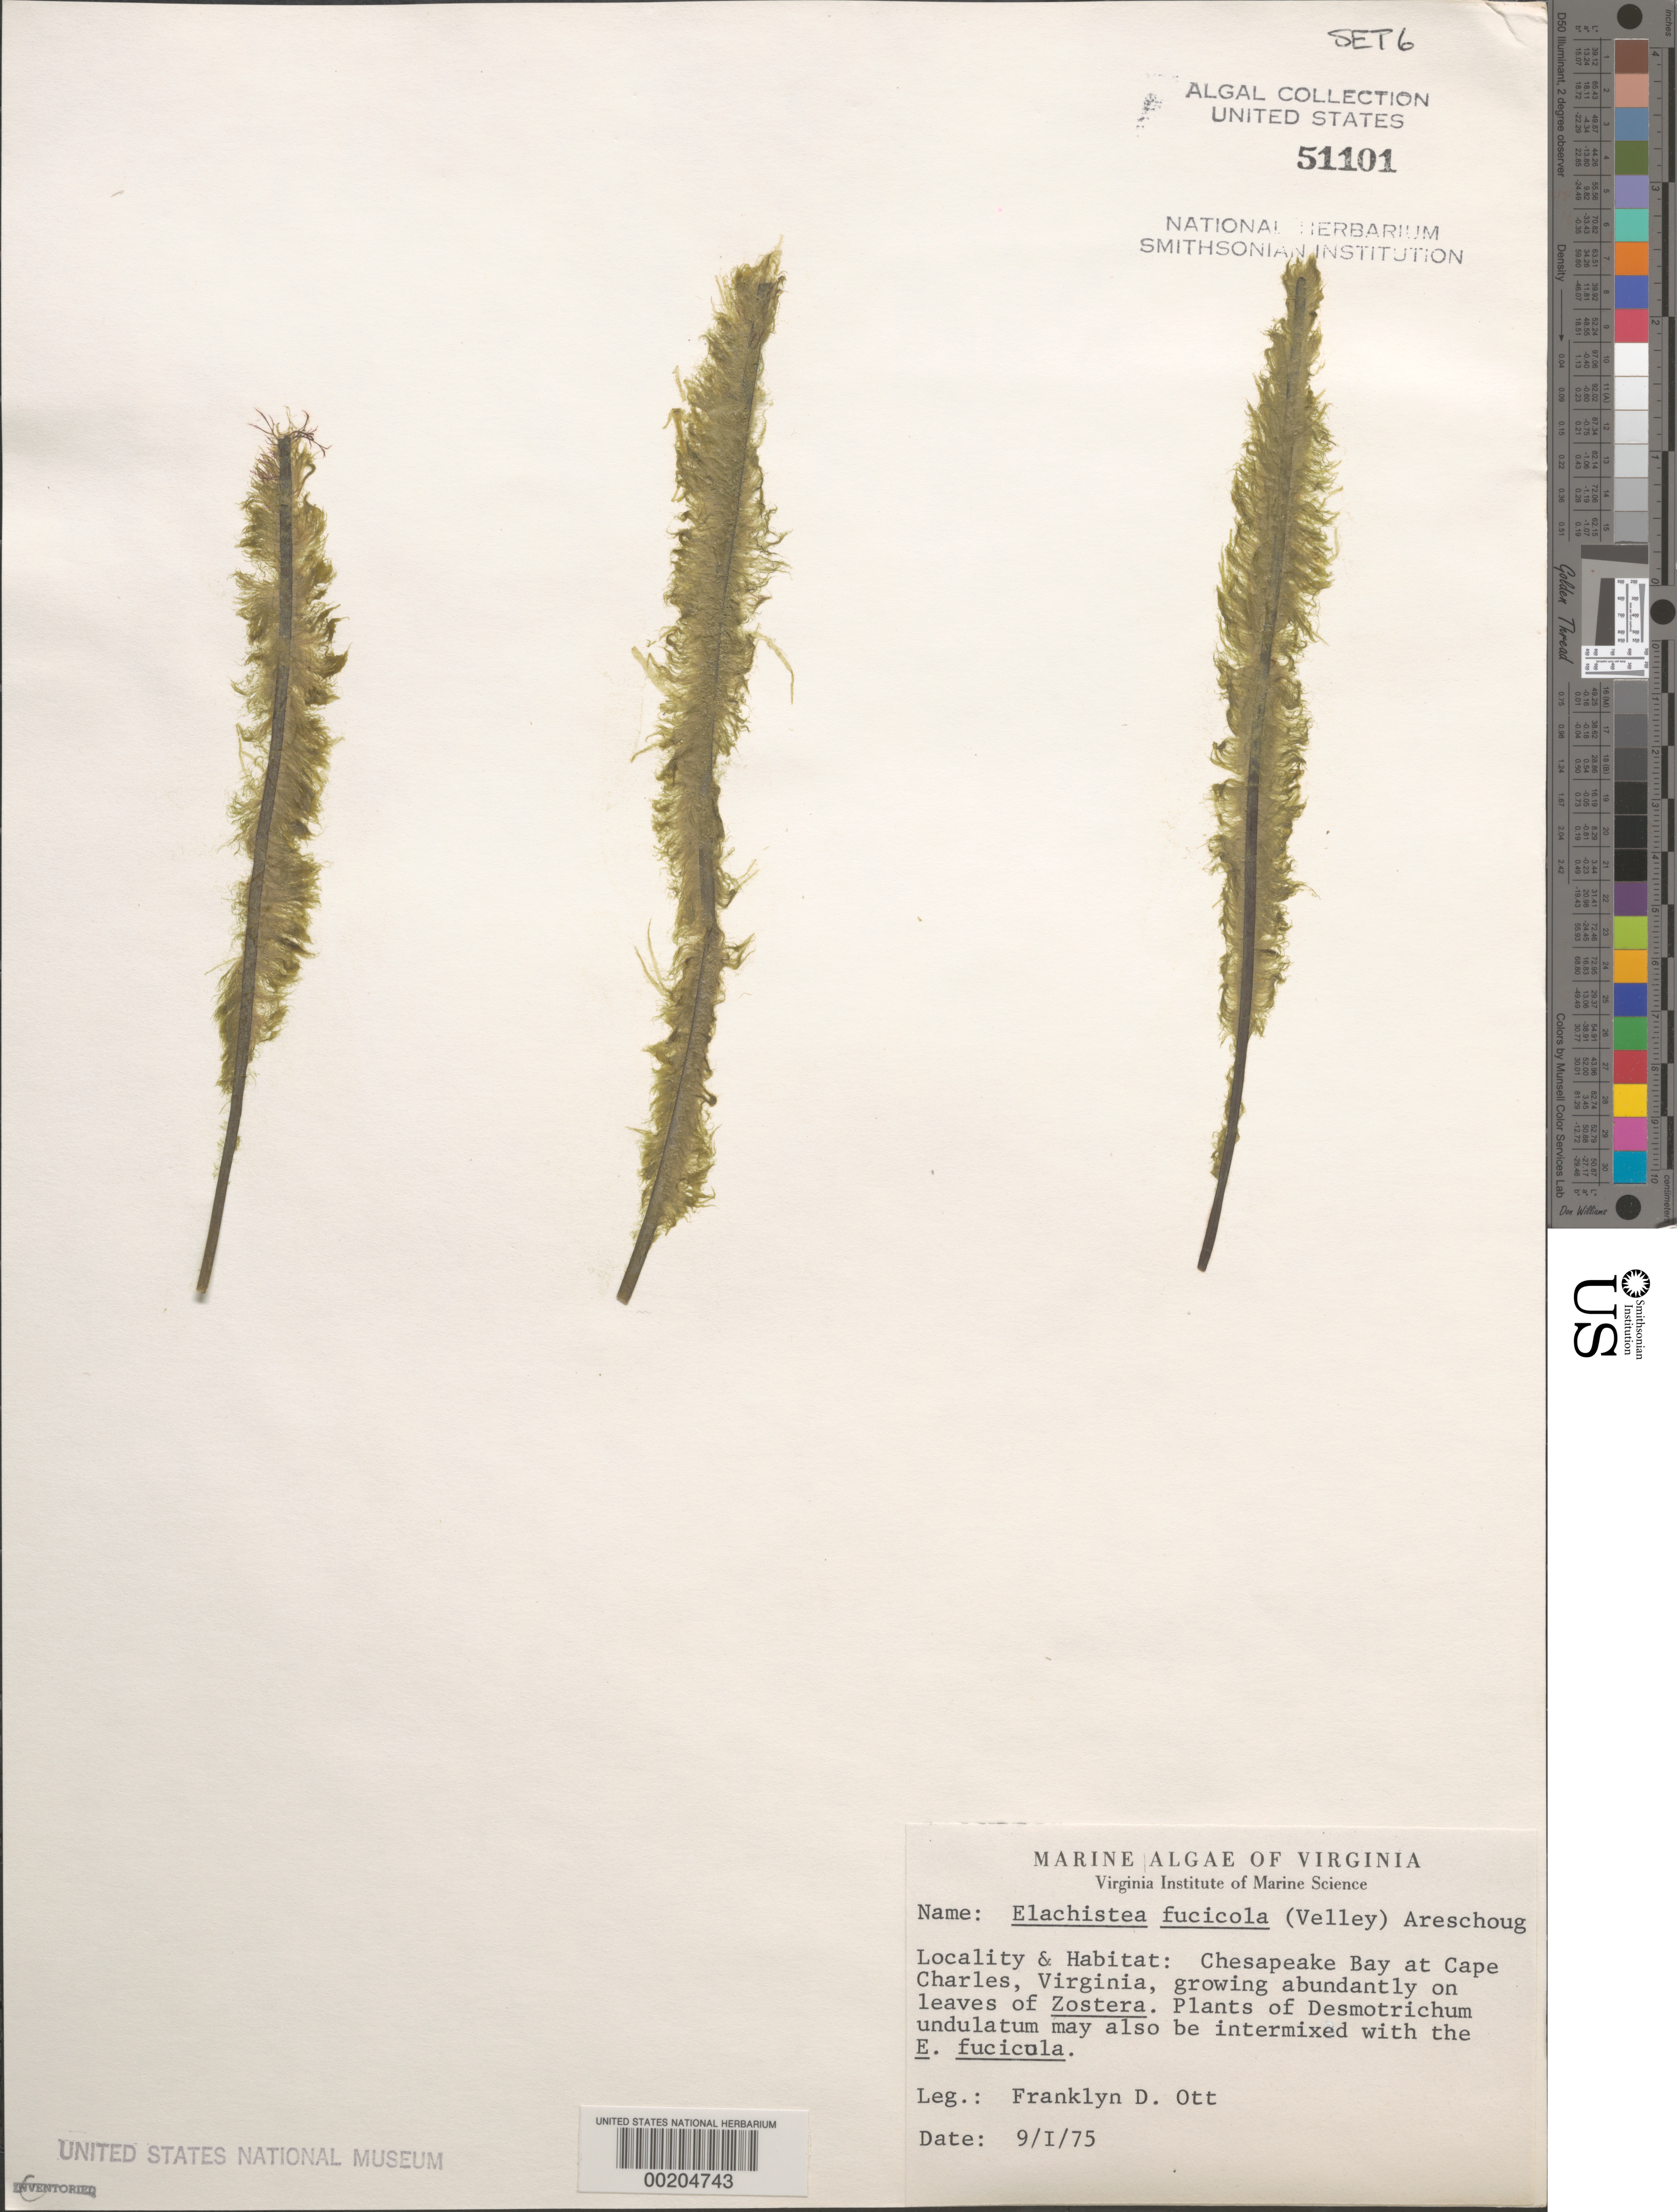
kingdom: Chromista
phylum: Ochrophyta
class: Phaeophyceae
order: Ectocarpales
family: Chordariaceae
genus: Elachista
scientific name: Elachista fucicola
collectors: F. Ott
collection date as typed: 09 Jan 1975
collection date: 1975-01-09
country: United States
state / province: Virginia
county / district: Northampton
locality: Cape Charles, Chesapeake Bay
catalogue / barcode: US 51101